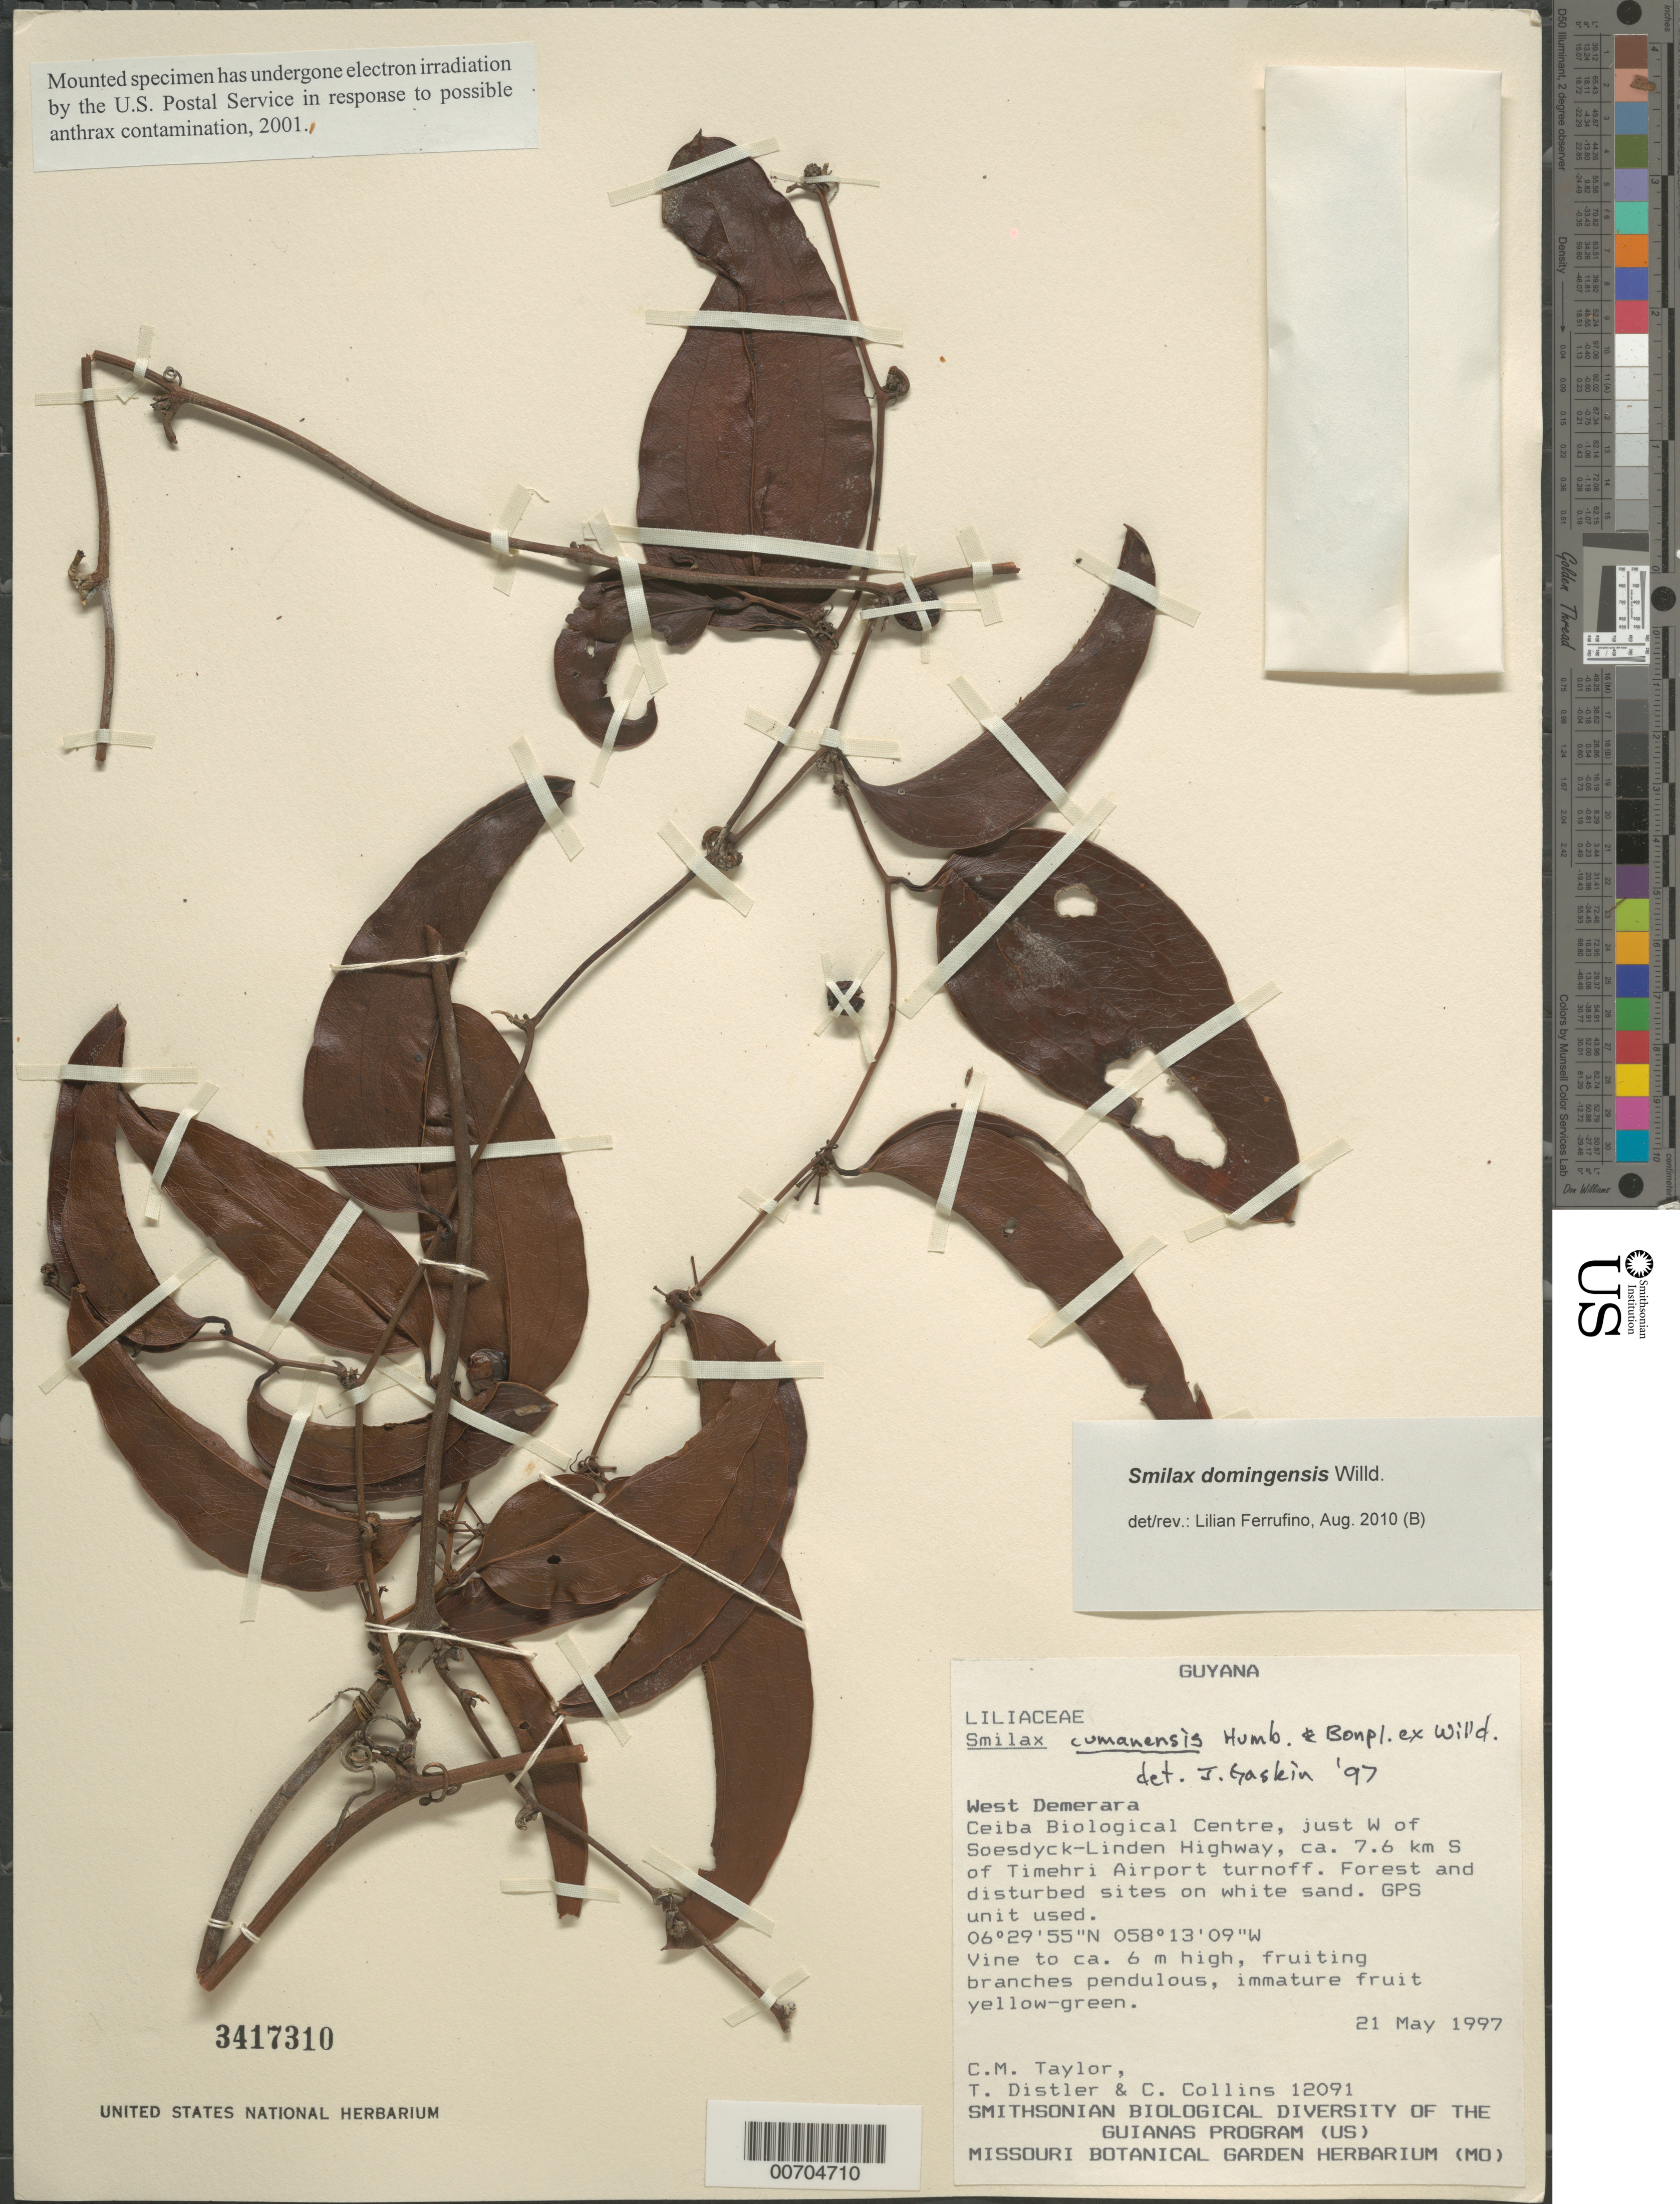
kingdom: Plantae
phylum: Tracheophyta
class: Liliopsida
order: Liliales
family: Smilacaceae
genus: Smilax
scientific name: Smilax domingensis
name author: Willd.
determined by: Ferrufino, L., (USJ), Herbario Universidad de Costa Rica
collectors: C. M. Taylor, T. Distler & C. Collins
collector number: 12091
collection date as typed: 21 May 1997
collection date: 1997-05-21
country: Guyana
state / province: Demerara-Mahaica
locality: Ceiba Biological Centre, just W of Soesdyck-Linden Hwy, ca. 7.6 km S of Timehri Airport turnoff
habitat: Forest & disturbed sites on white sand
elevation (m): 15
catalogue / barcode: US 3417310